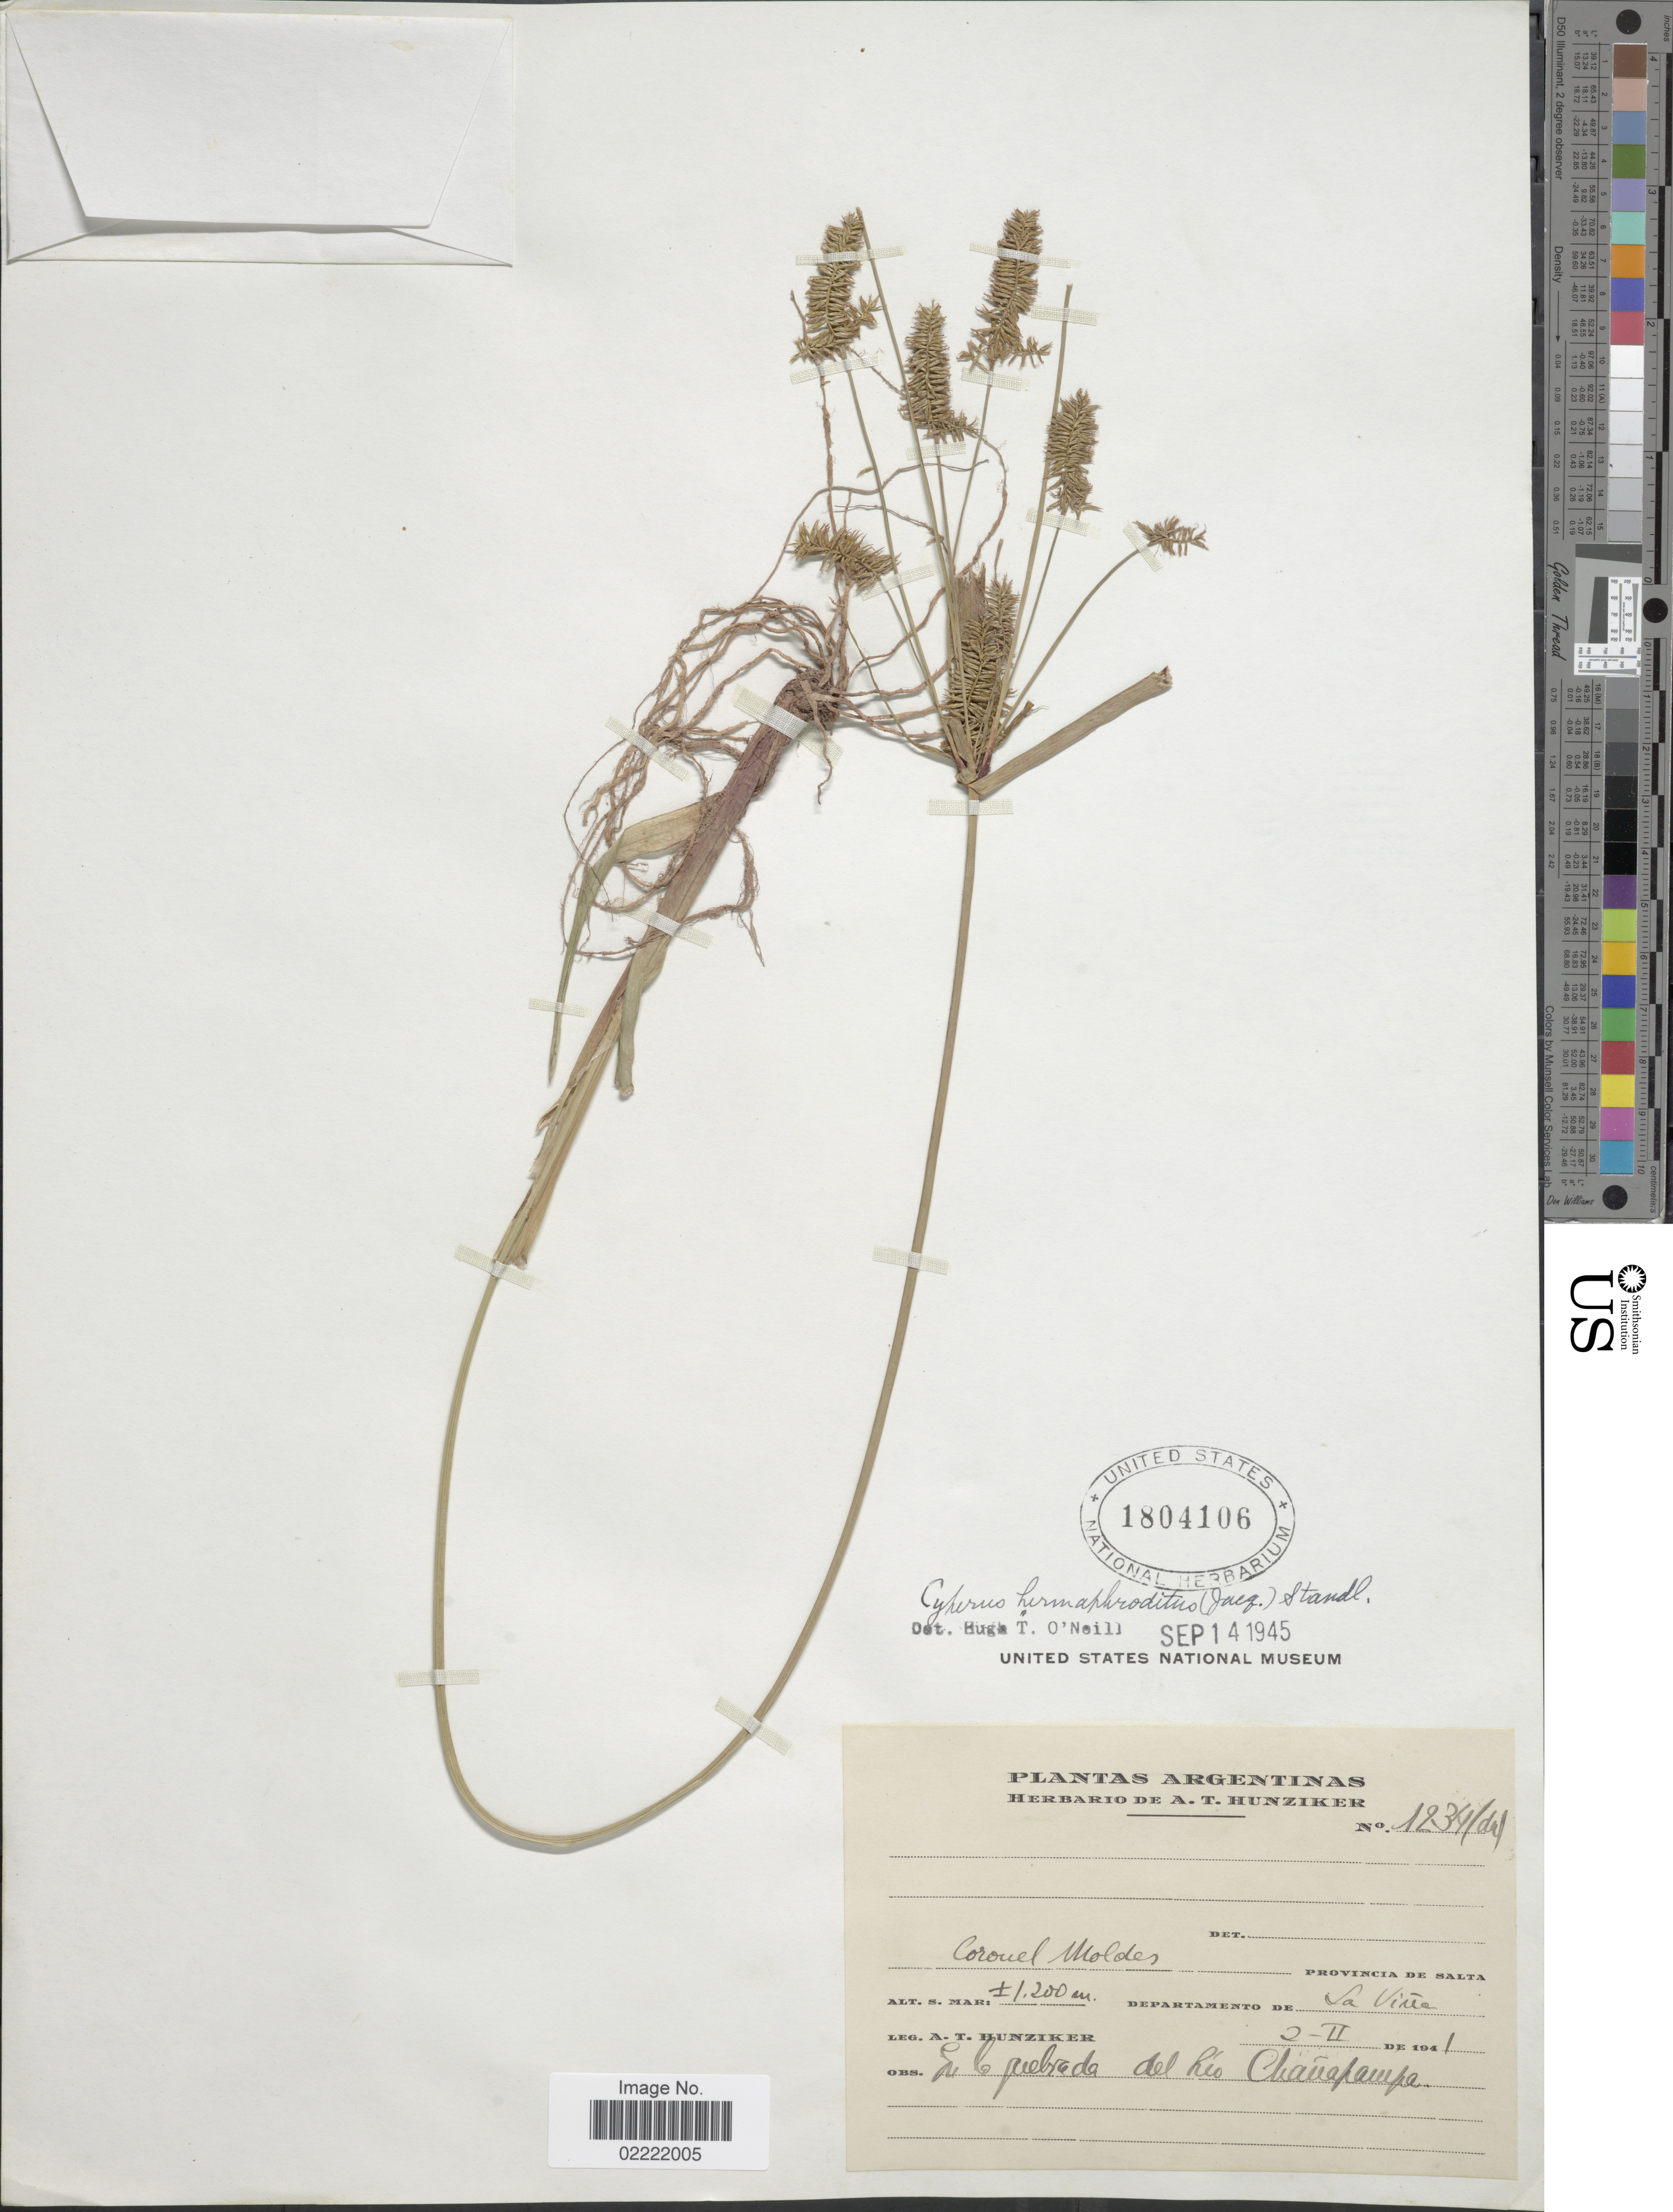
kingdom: Plantae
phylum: Tracheophyta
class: Liliopsida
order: Poales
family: Cyperaceae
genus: Cyperus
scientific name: Cyperus hermaphroditus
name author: (Jacq.) Standl.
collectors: A. T. Hunziker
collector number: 1234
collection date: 1941-02-02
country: Argentina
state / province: Salta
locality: Departamento de La Vinia, en la quebrada del Rio Chunapampa.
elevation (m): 1200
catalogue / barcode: US 1804106